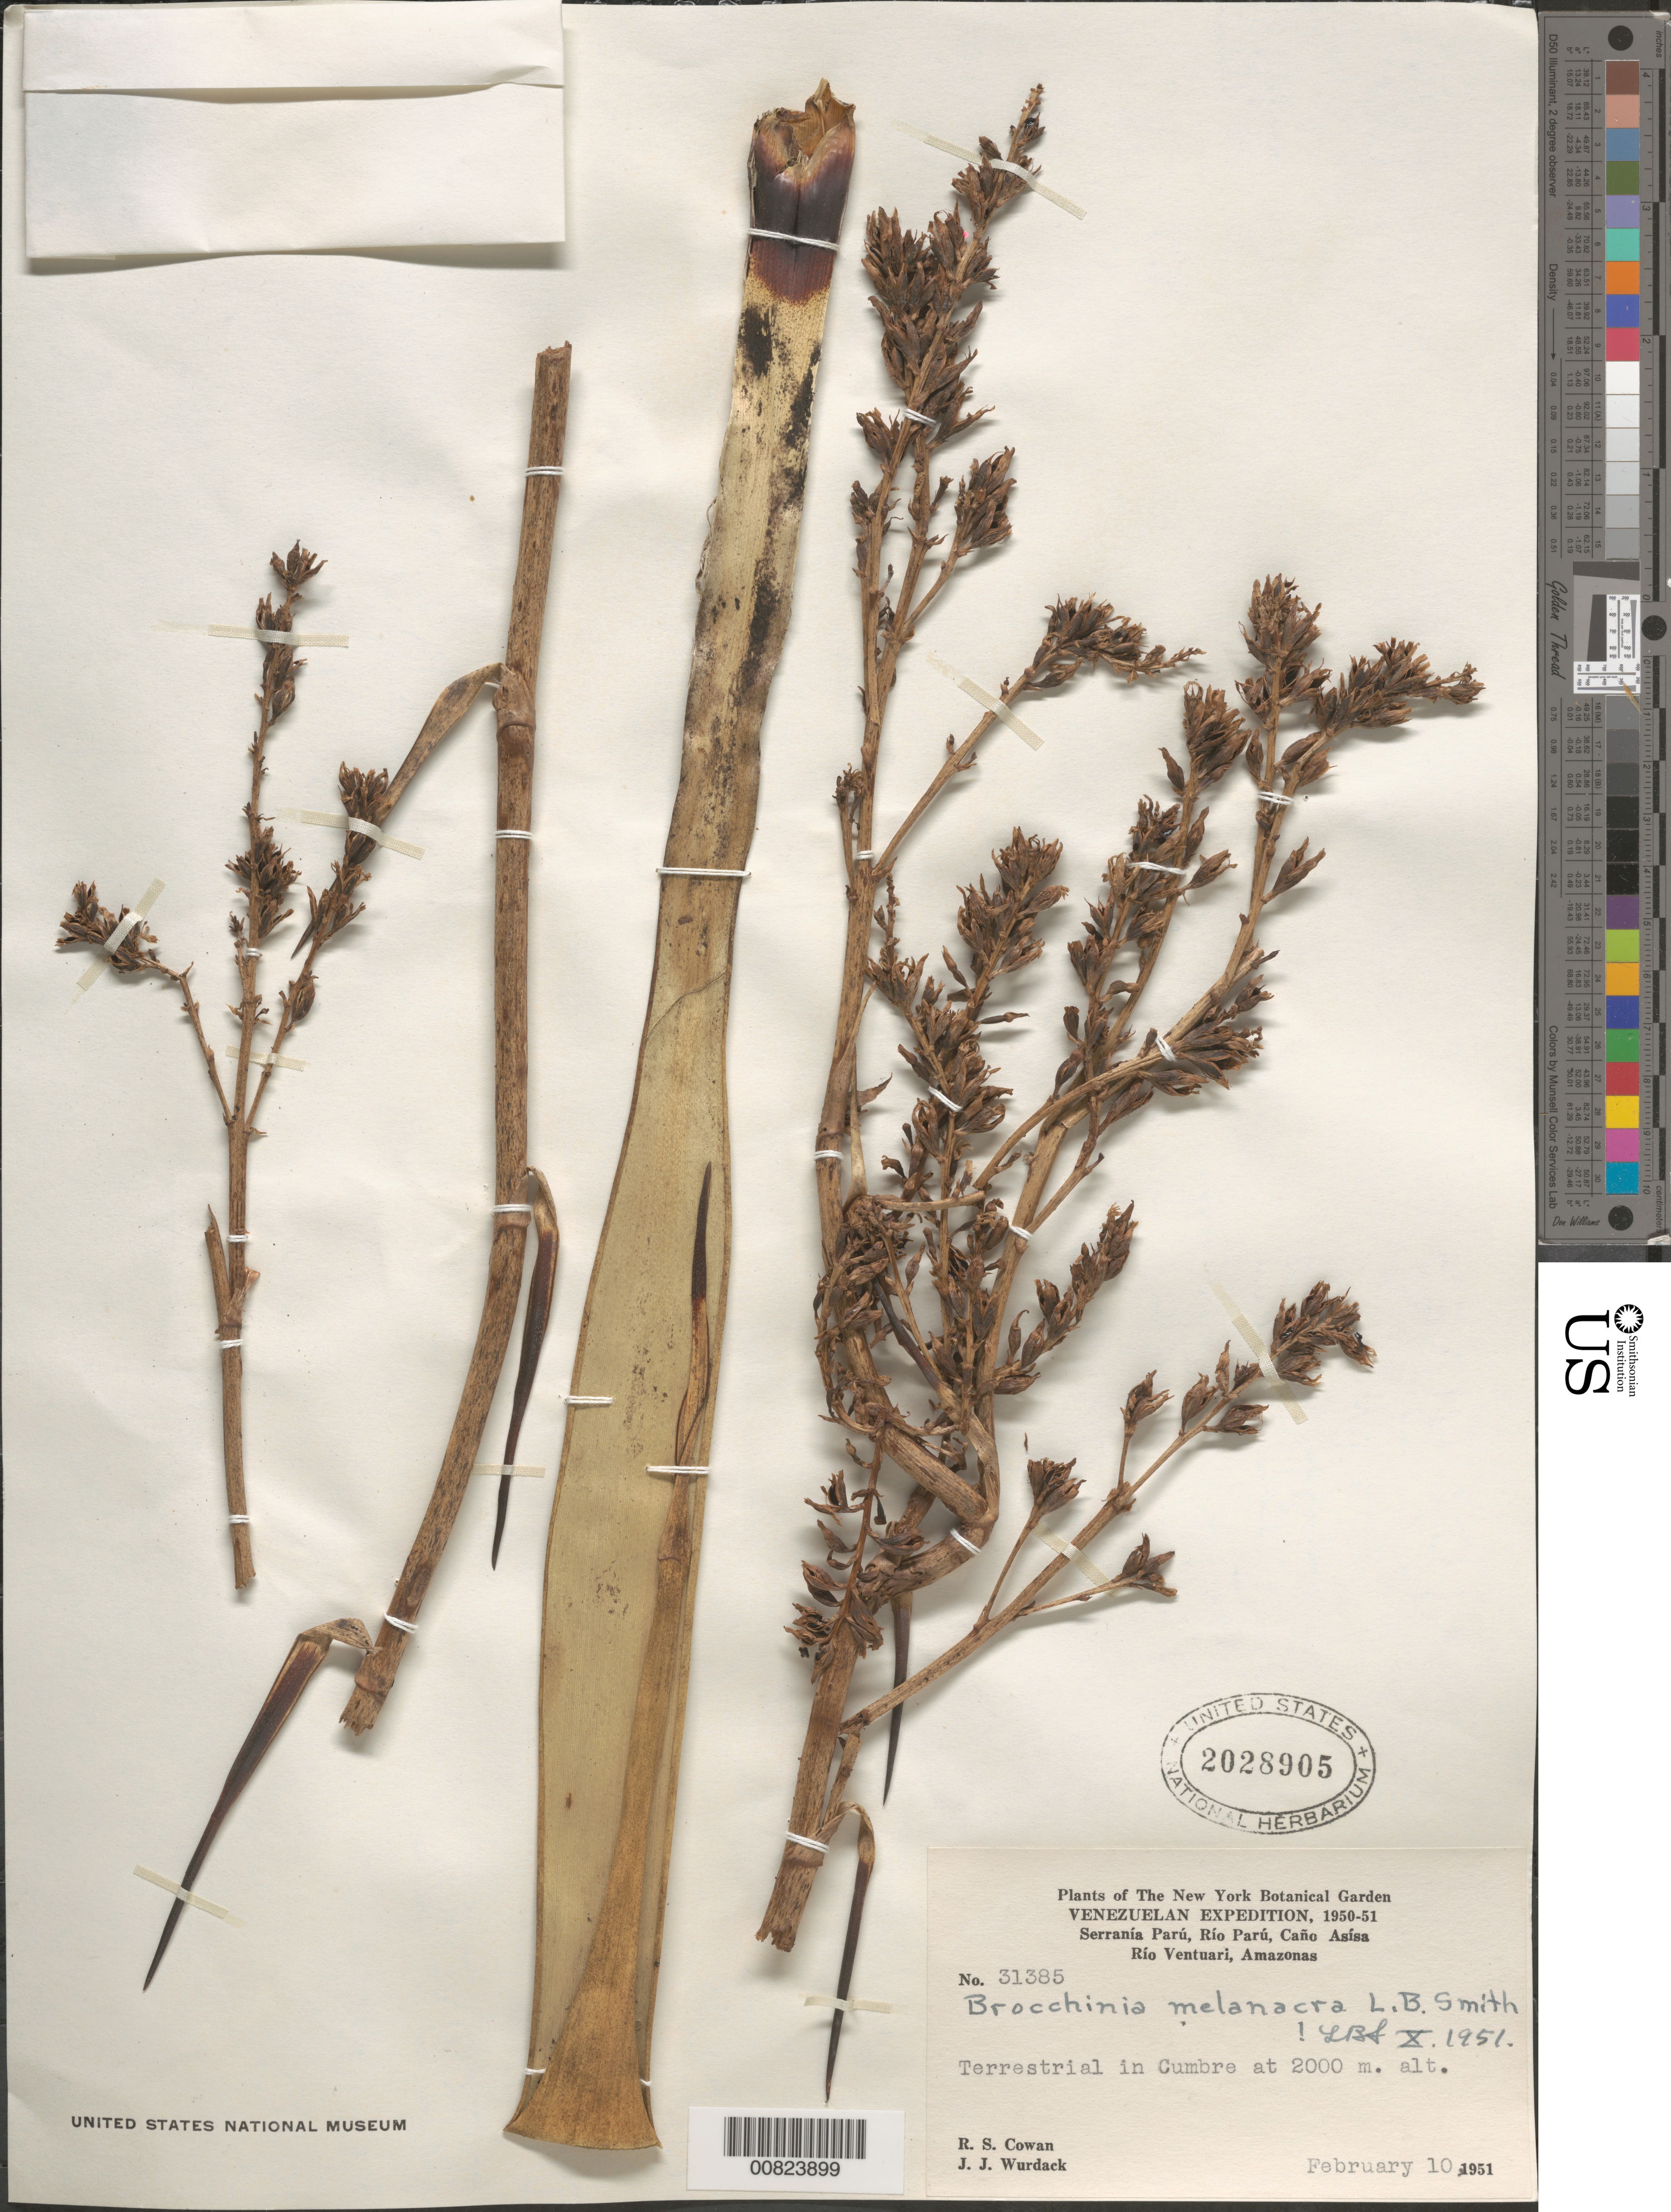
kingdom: Plantae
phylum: Tracheophyta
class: Liliopsida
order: Poales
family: Bromeliaceae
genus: Brocchinia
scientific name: Brocchinia melanacra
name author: L.B. Sm.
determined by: Smith, Lyman B., (US), NMNH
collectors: R. S. Cowan & J. J. Wurdack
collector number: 31385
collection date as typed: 10-Feb-51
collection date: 1951-02-10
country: Venezuela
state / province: Amazonas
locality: Serranía Parú, Río Parú, Caño Asísa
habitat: Cumbre, along W escarpment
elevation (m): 2000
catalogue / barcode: US 2028905